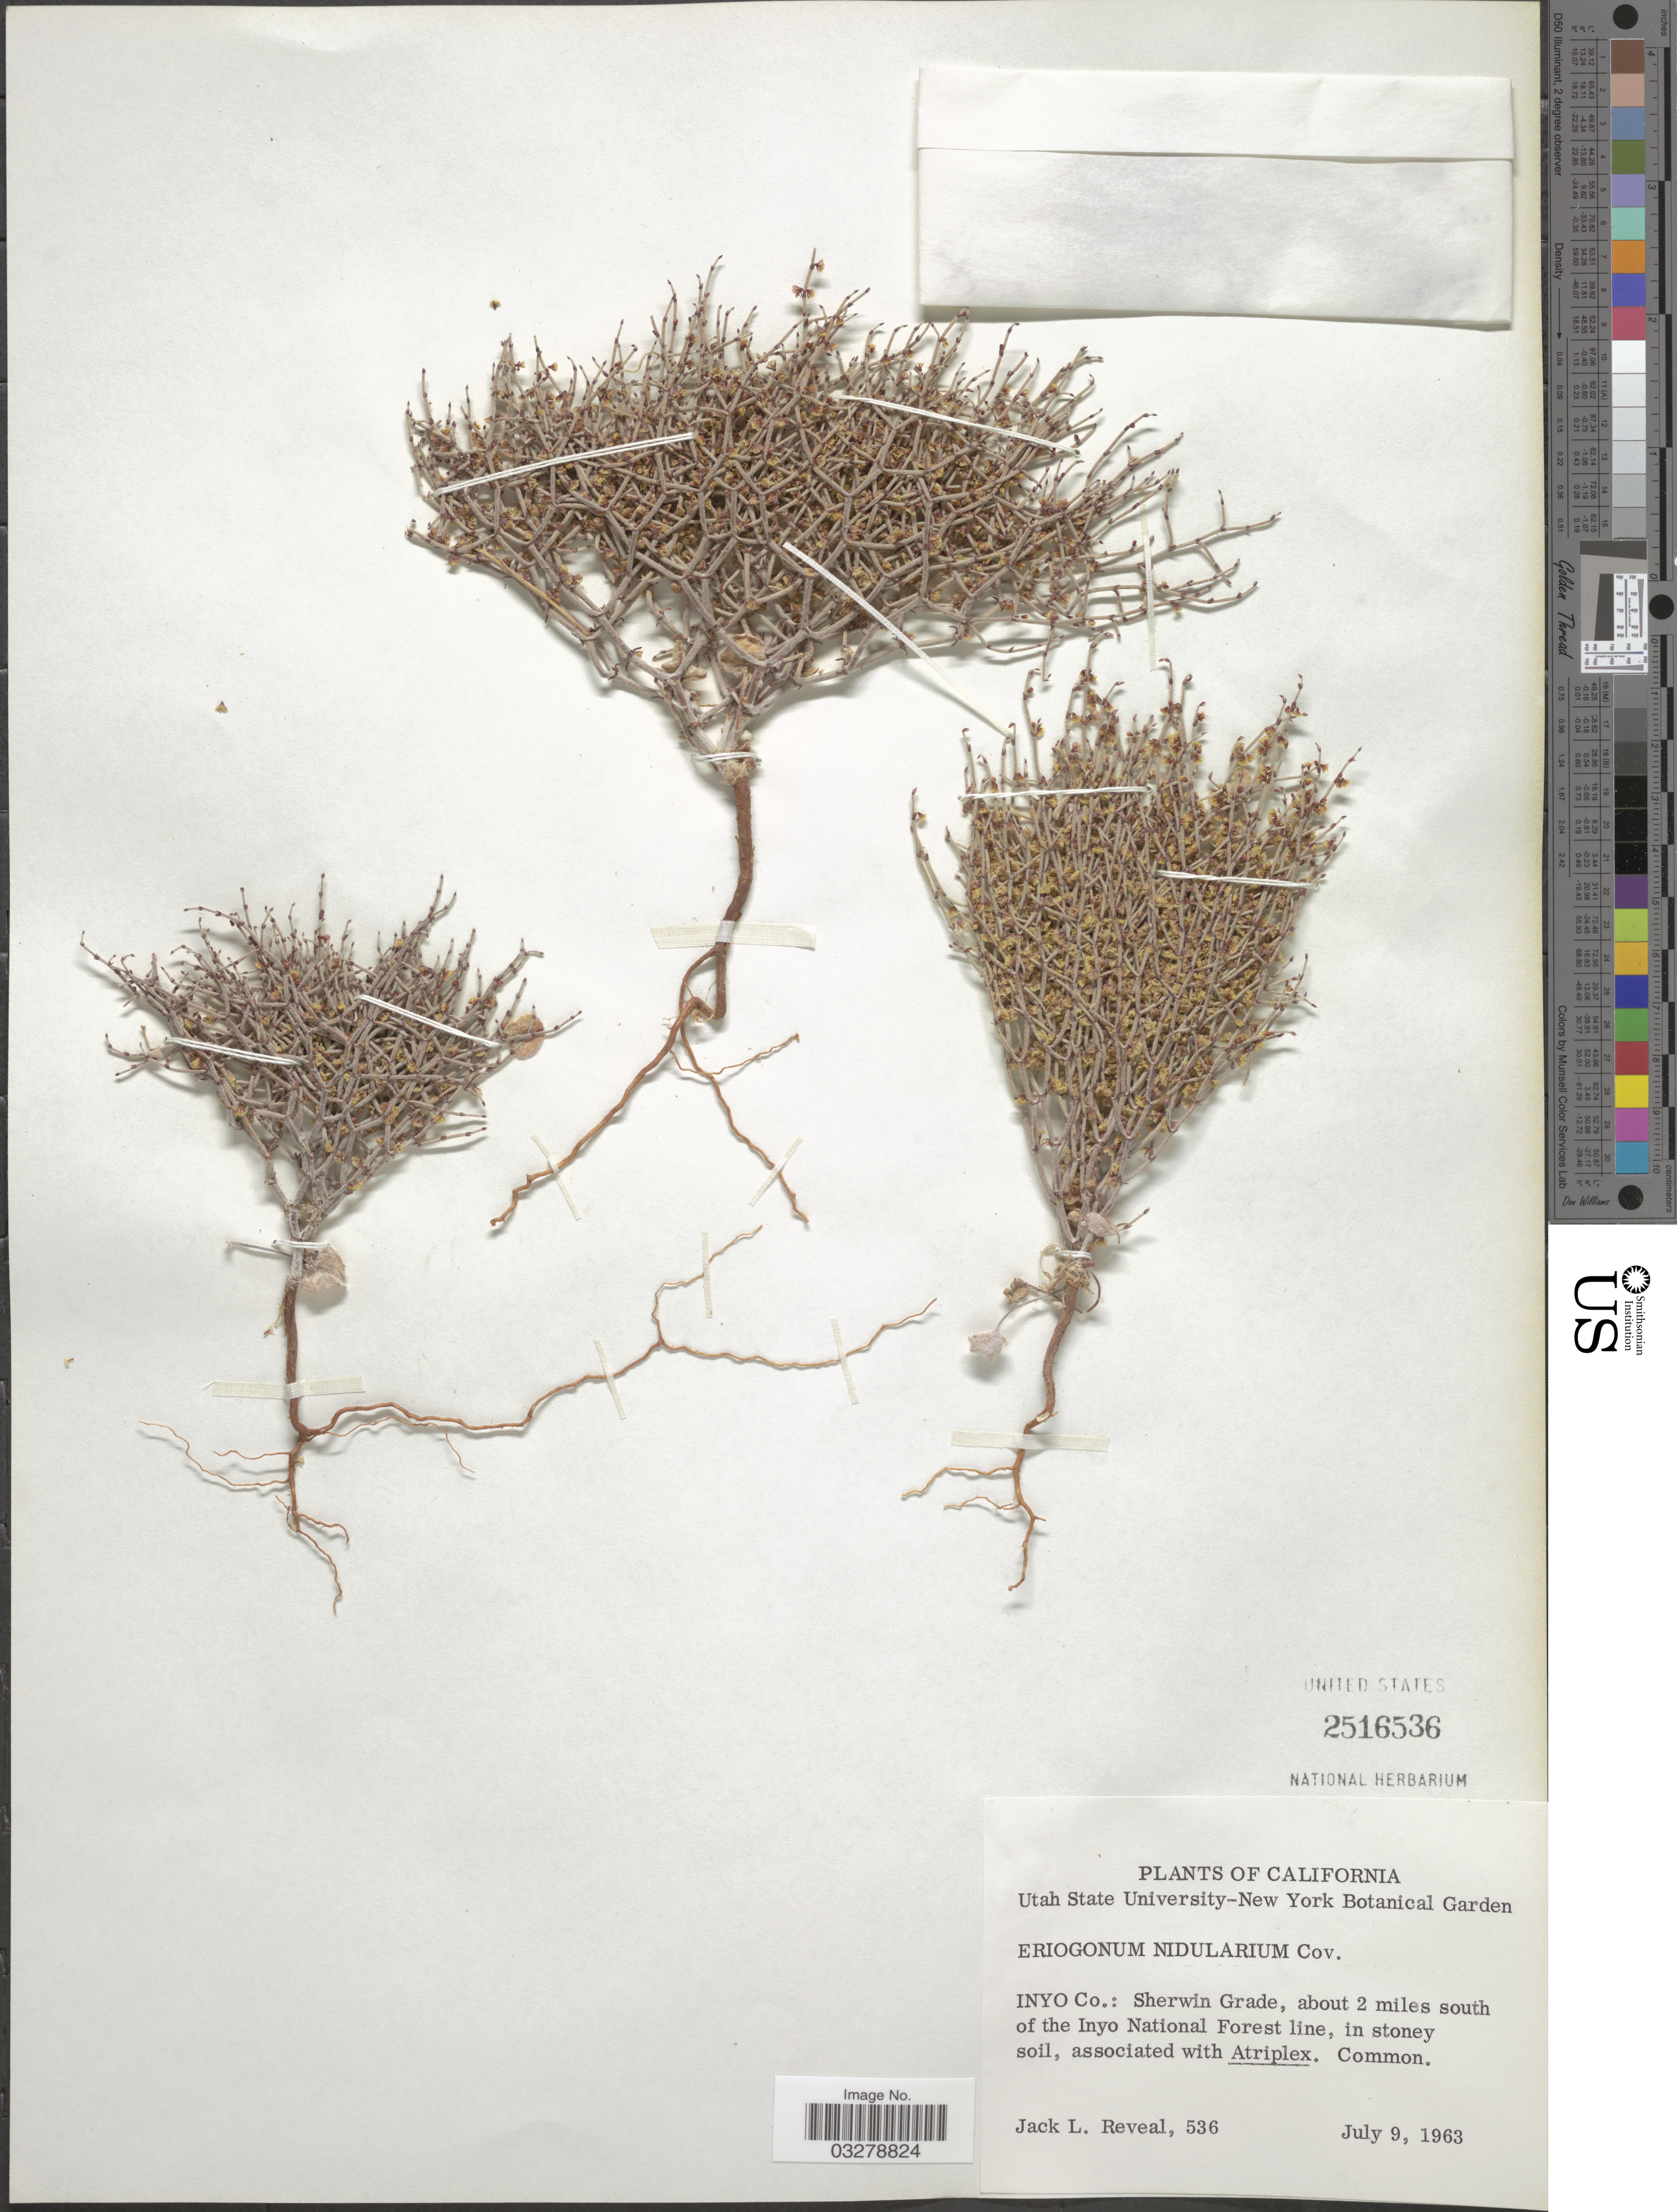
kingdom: Plantae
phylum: Tracheophyta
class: Magnoliopsida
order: Caryophyllales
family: Polygonaceae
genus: Eriogonum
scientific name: Eriogonum nidularium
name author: Coville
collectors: J. L. Reveal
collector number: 536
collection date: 1963-07-09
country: United States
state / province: California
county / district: Inyo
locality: Inyo Co.: Sherwin Grade, about 2 miles south of the Inyo National Forest line.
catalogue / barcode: US 2516536